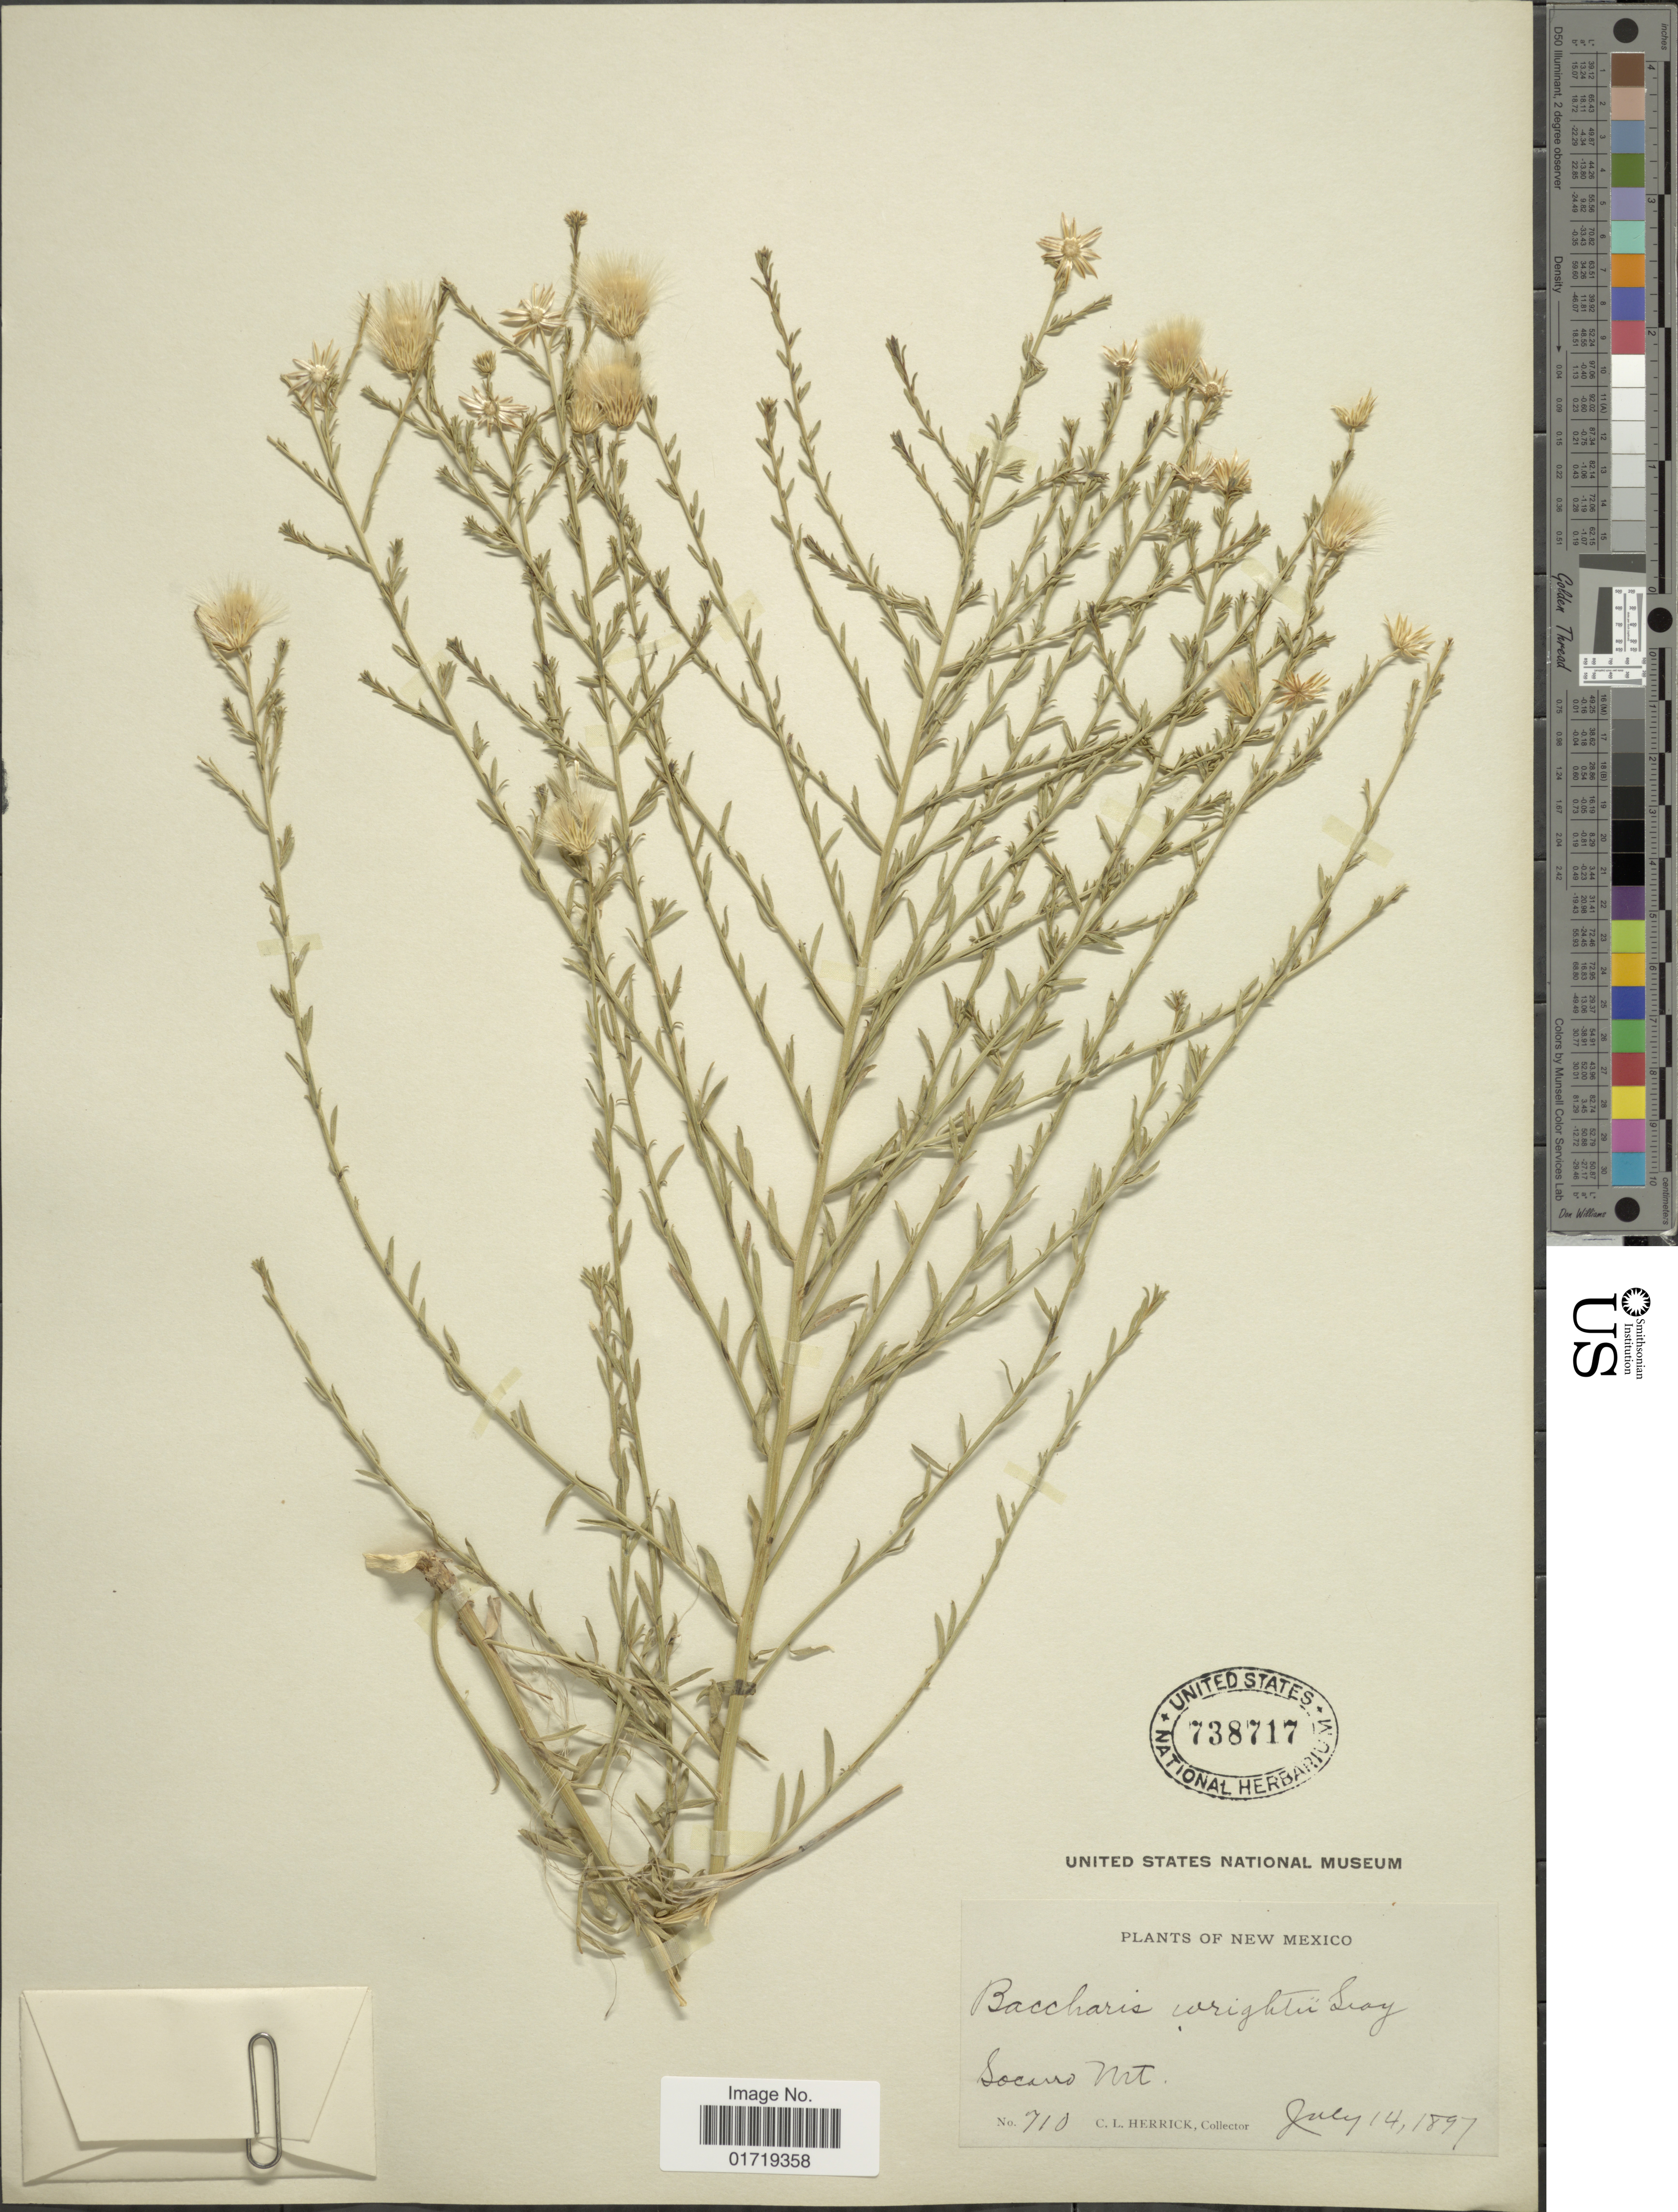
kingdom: Plantae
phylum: Tracheophyta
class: Magnoliopsida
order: Asterales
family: Asteraceae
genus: Baccharis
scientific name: Baccharis wrightii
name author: A. Gray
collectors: C. Herrick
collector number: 710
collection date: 1897-07-14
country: United States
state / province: New Mexico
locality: Socarro Mt.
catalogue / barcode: US 738717